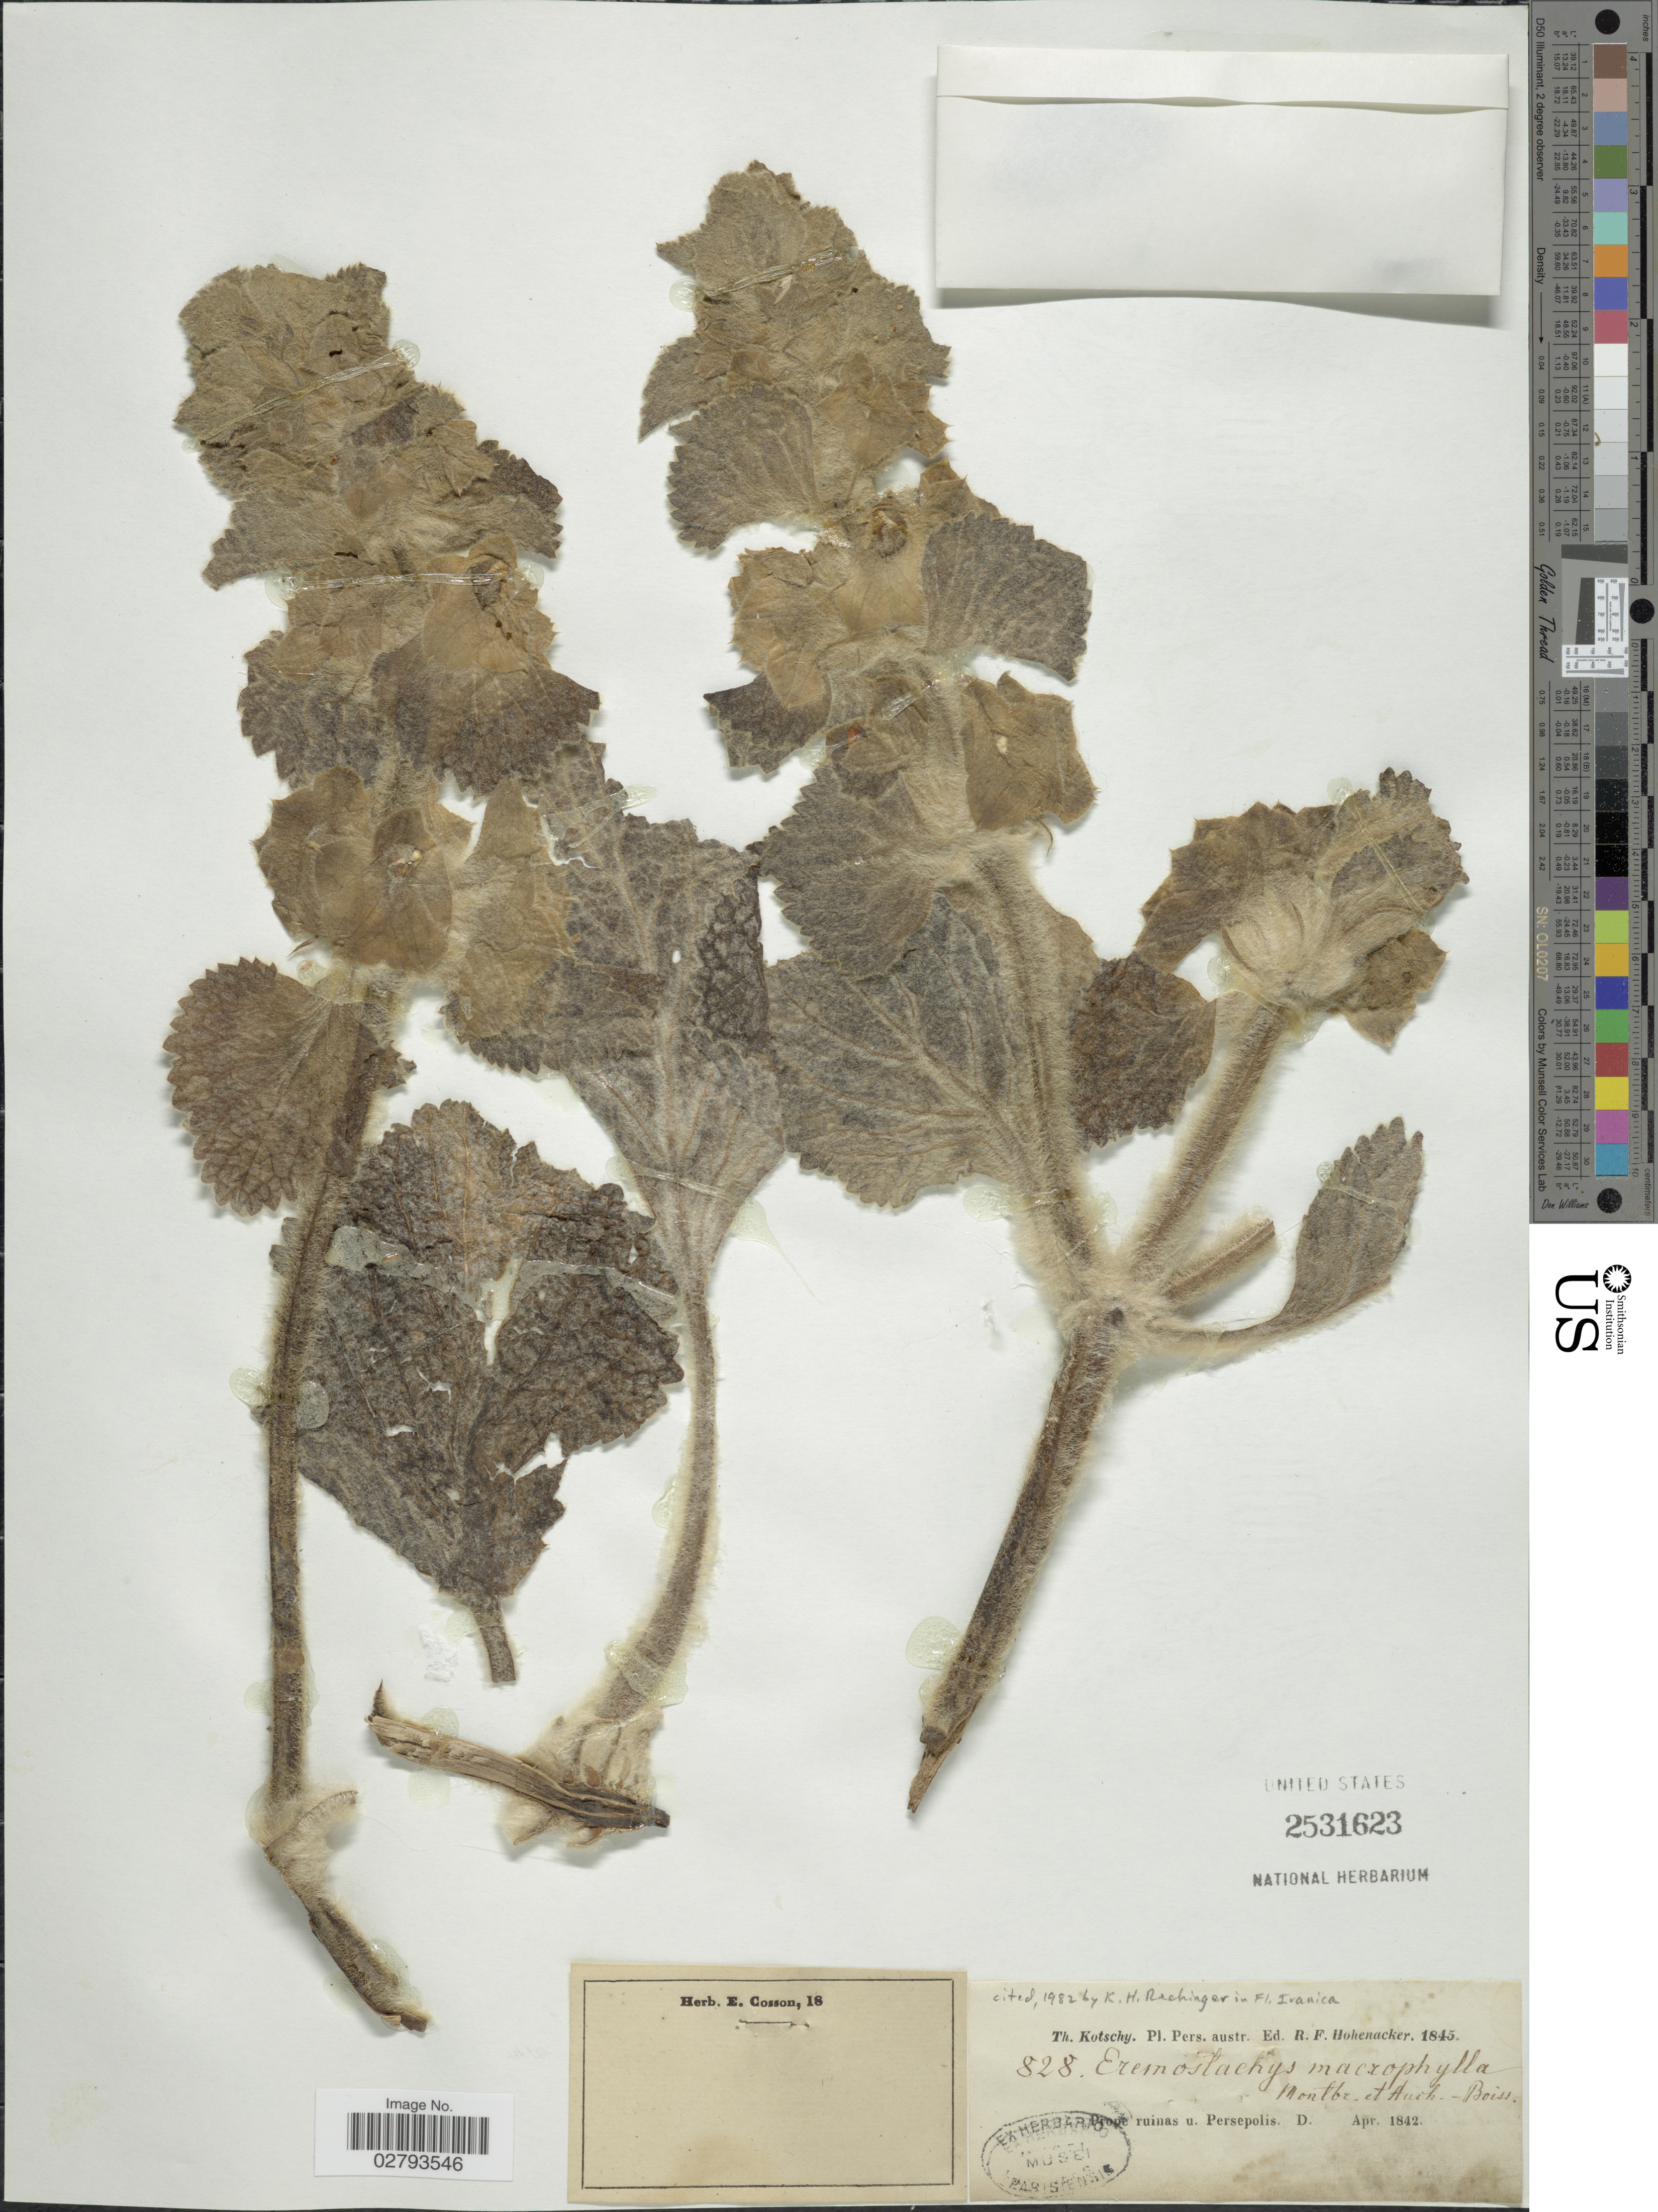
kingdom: Plantae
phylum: Tracheophyta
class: Magnoliopsida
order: Lamiales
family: Lamiaceae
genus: Eremostachys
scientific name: Eremostachys macrophylla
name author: Montbret & Aucher ex Benth.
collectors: K. G. Kotschy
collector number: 828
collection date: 1842-04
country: Iran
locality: Pers. austr. Prope ruinas u. Persepolis.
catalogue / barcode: US 2531623